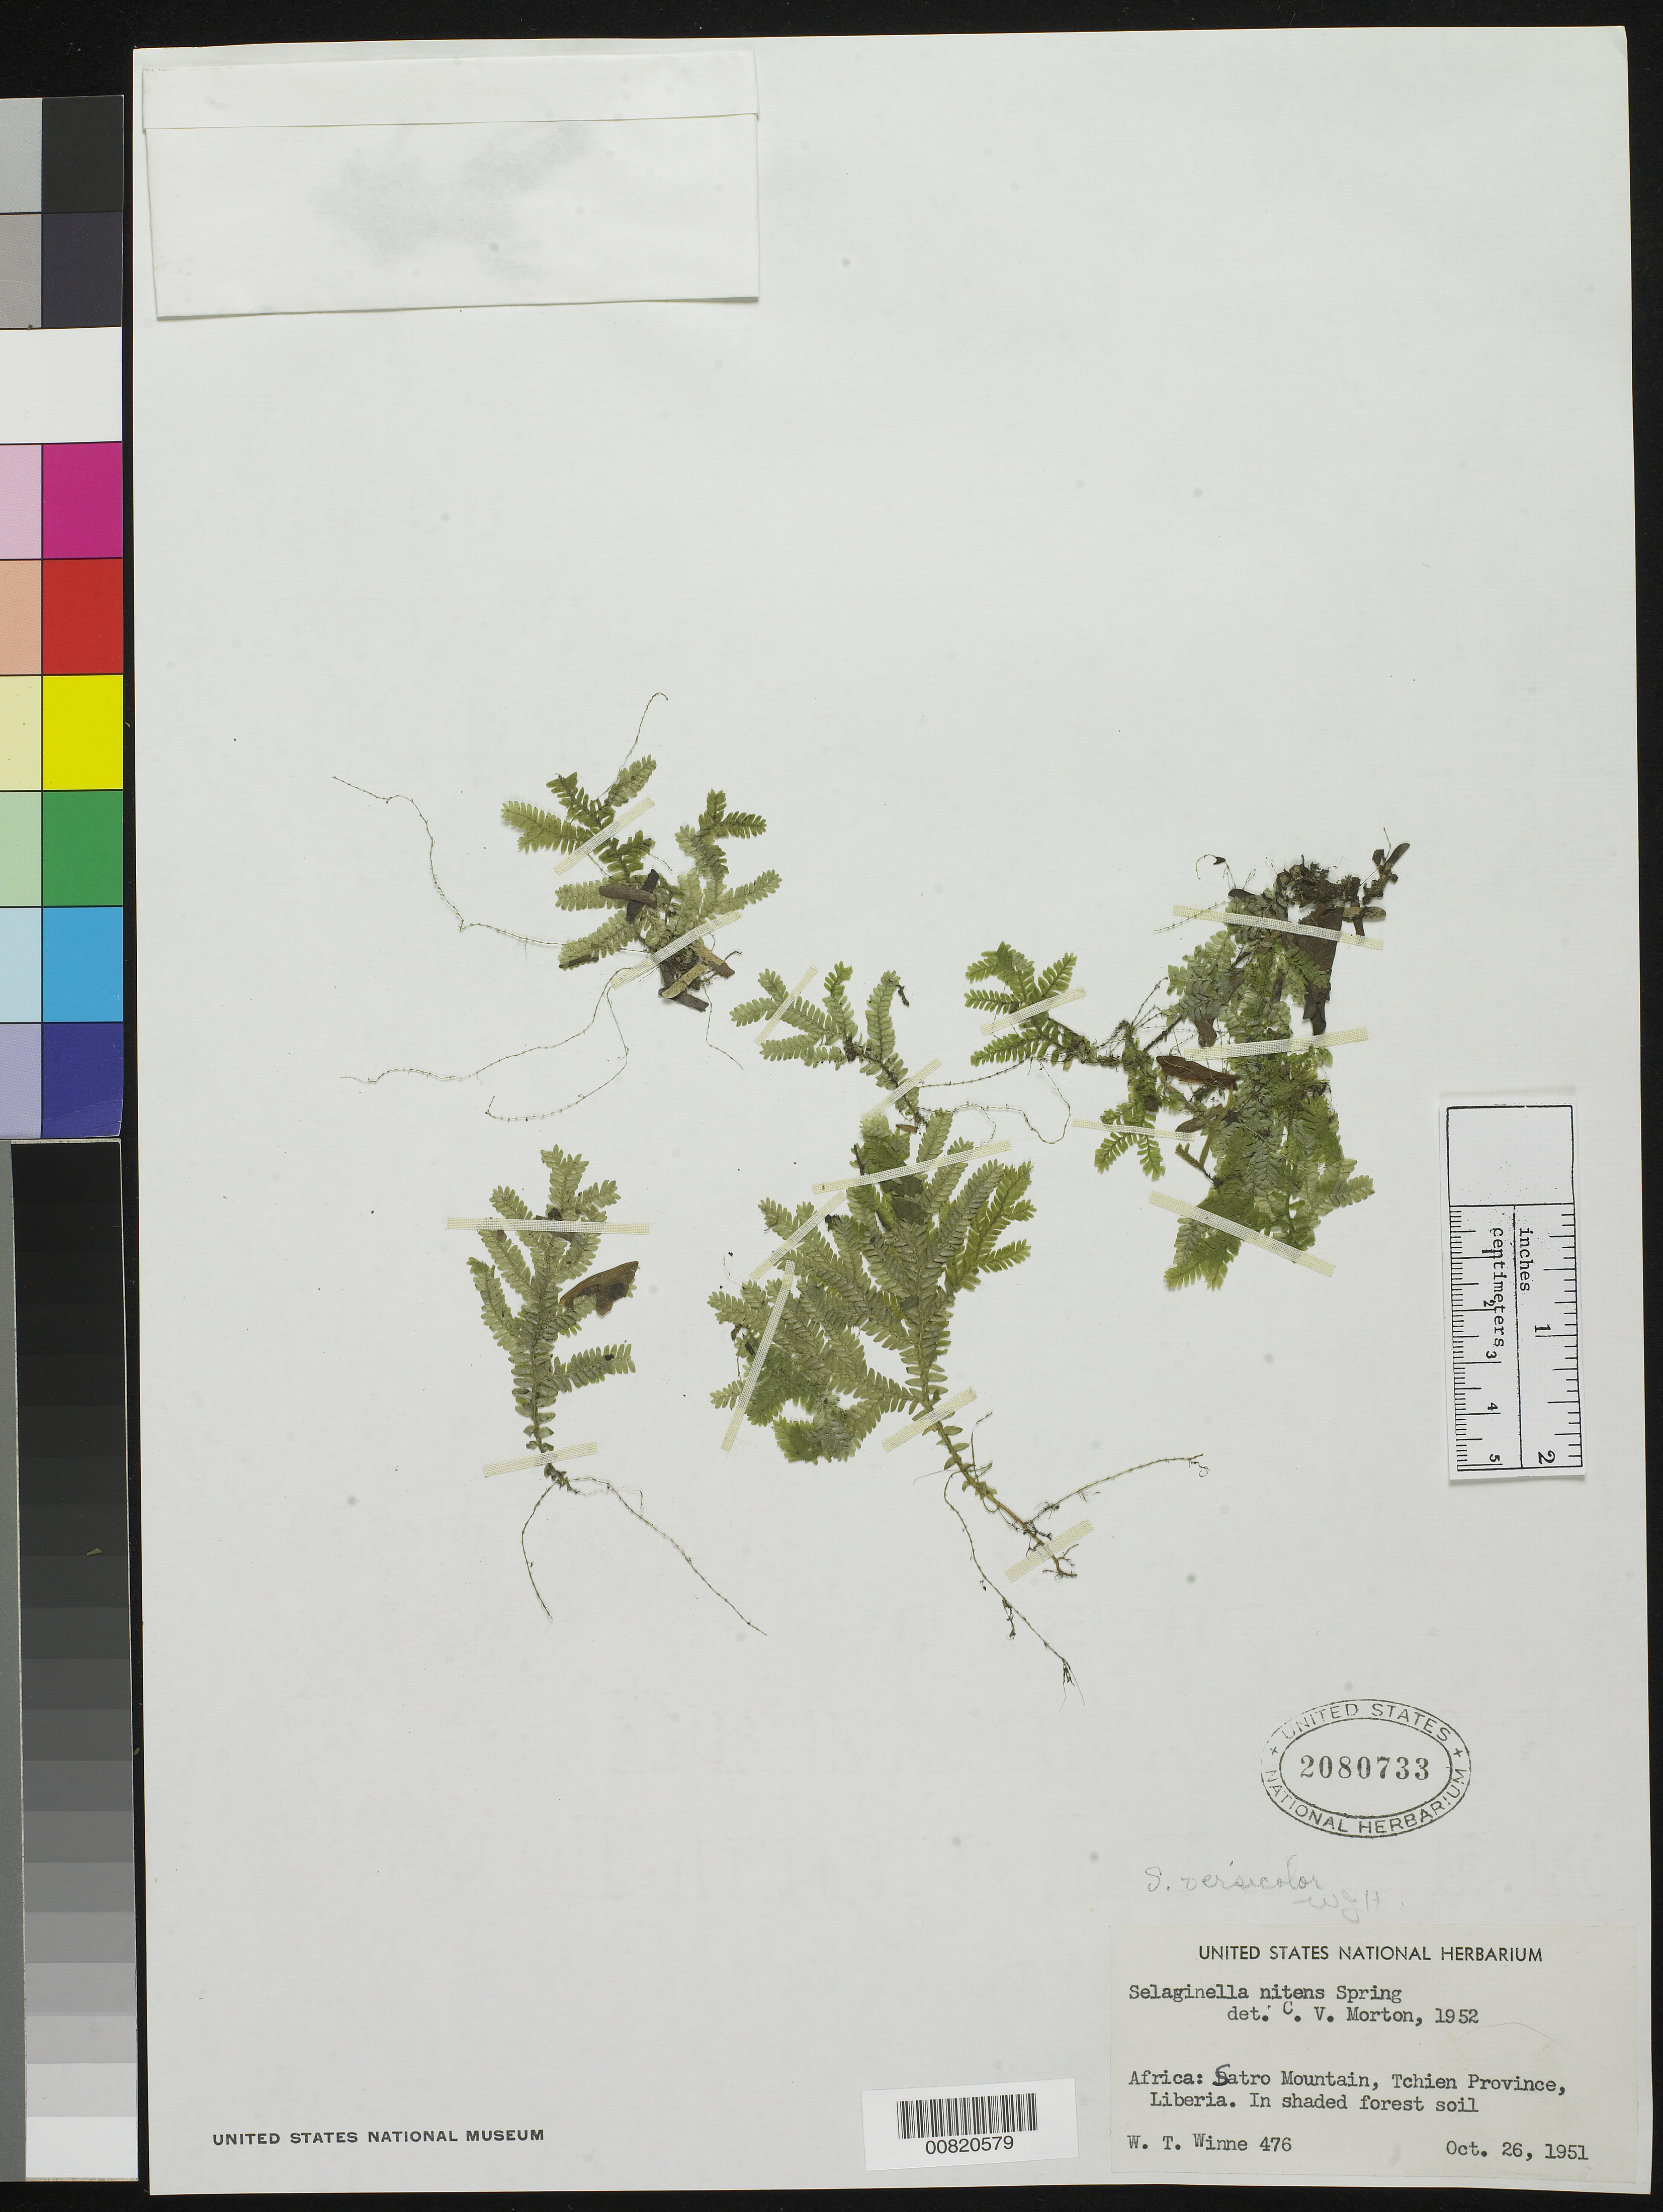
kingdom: Plantae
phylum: Tracheophyta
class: Lycopodiopsida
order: Selaginellales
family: Selaginellaceae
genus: Selaginella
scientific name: Selaginella versicolor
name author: Spring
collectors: -. Winne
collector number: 476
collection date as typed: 26 Oct 1951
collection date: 1951-10-26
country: Liberia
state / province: Grand Gedeh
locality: Tchien Province: Satro Mountain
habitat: Forest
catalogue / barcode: US 2080733